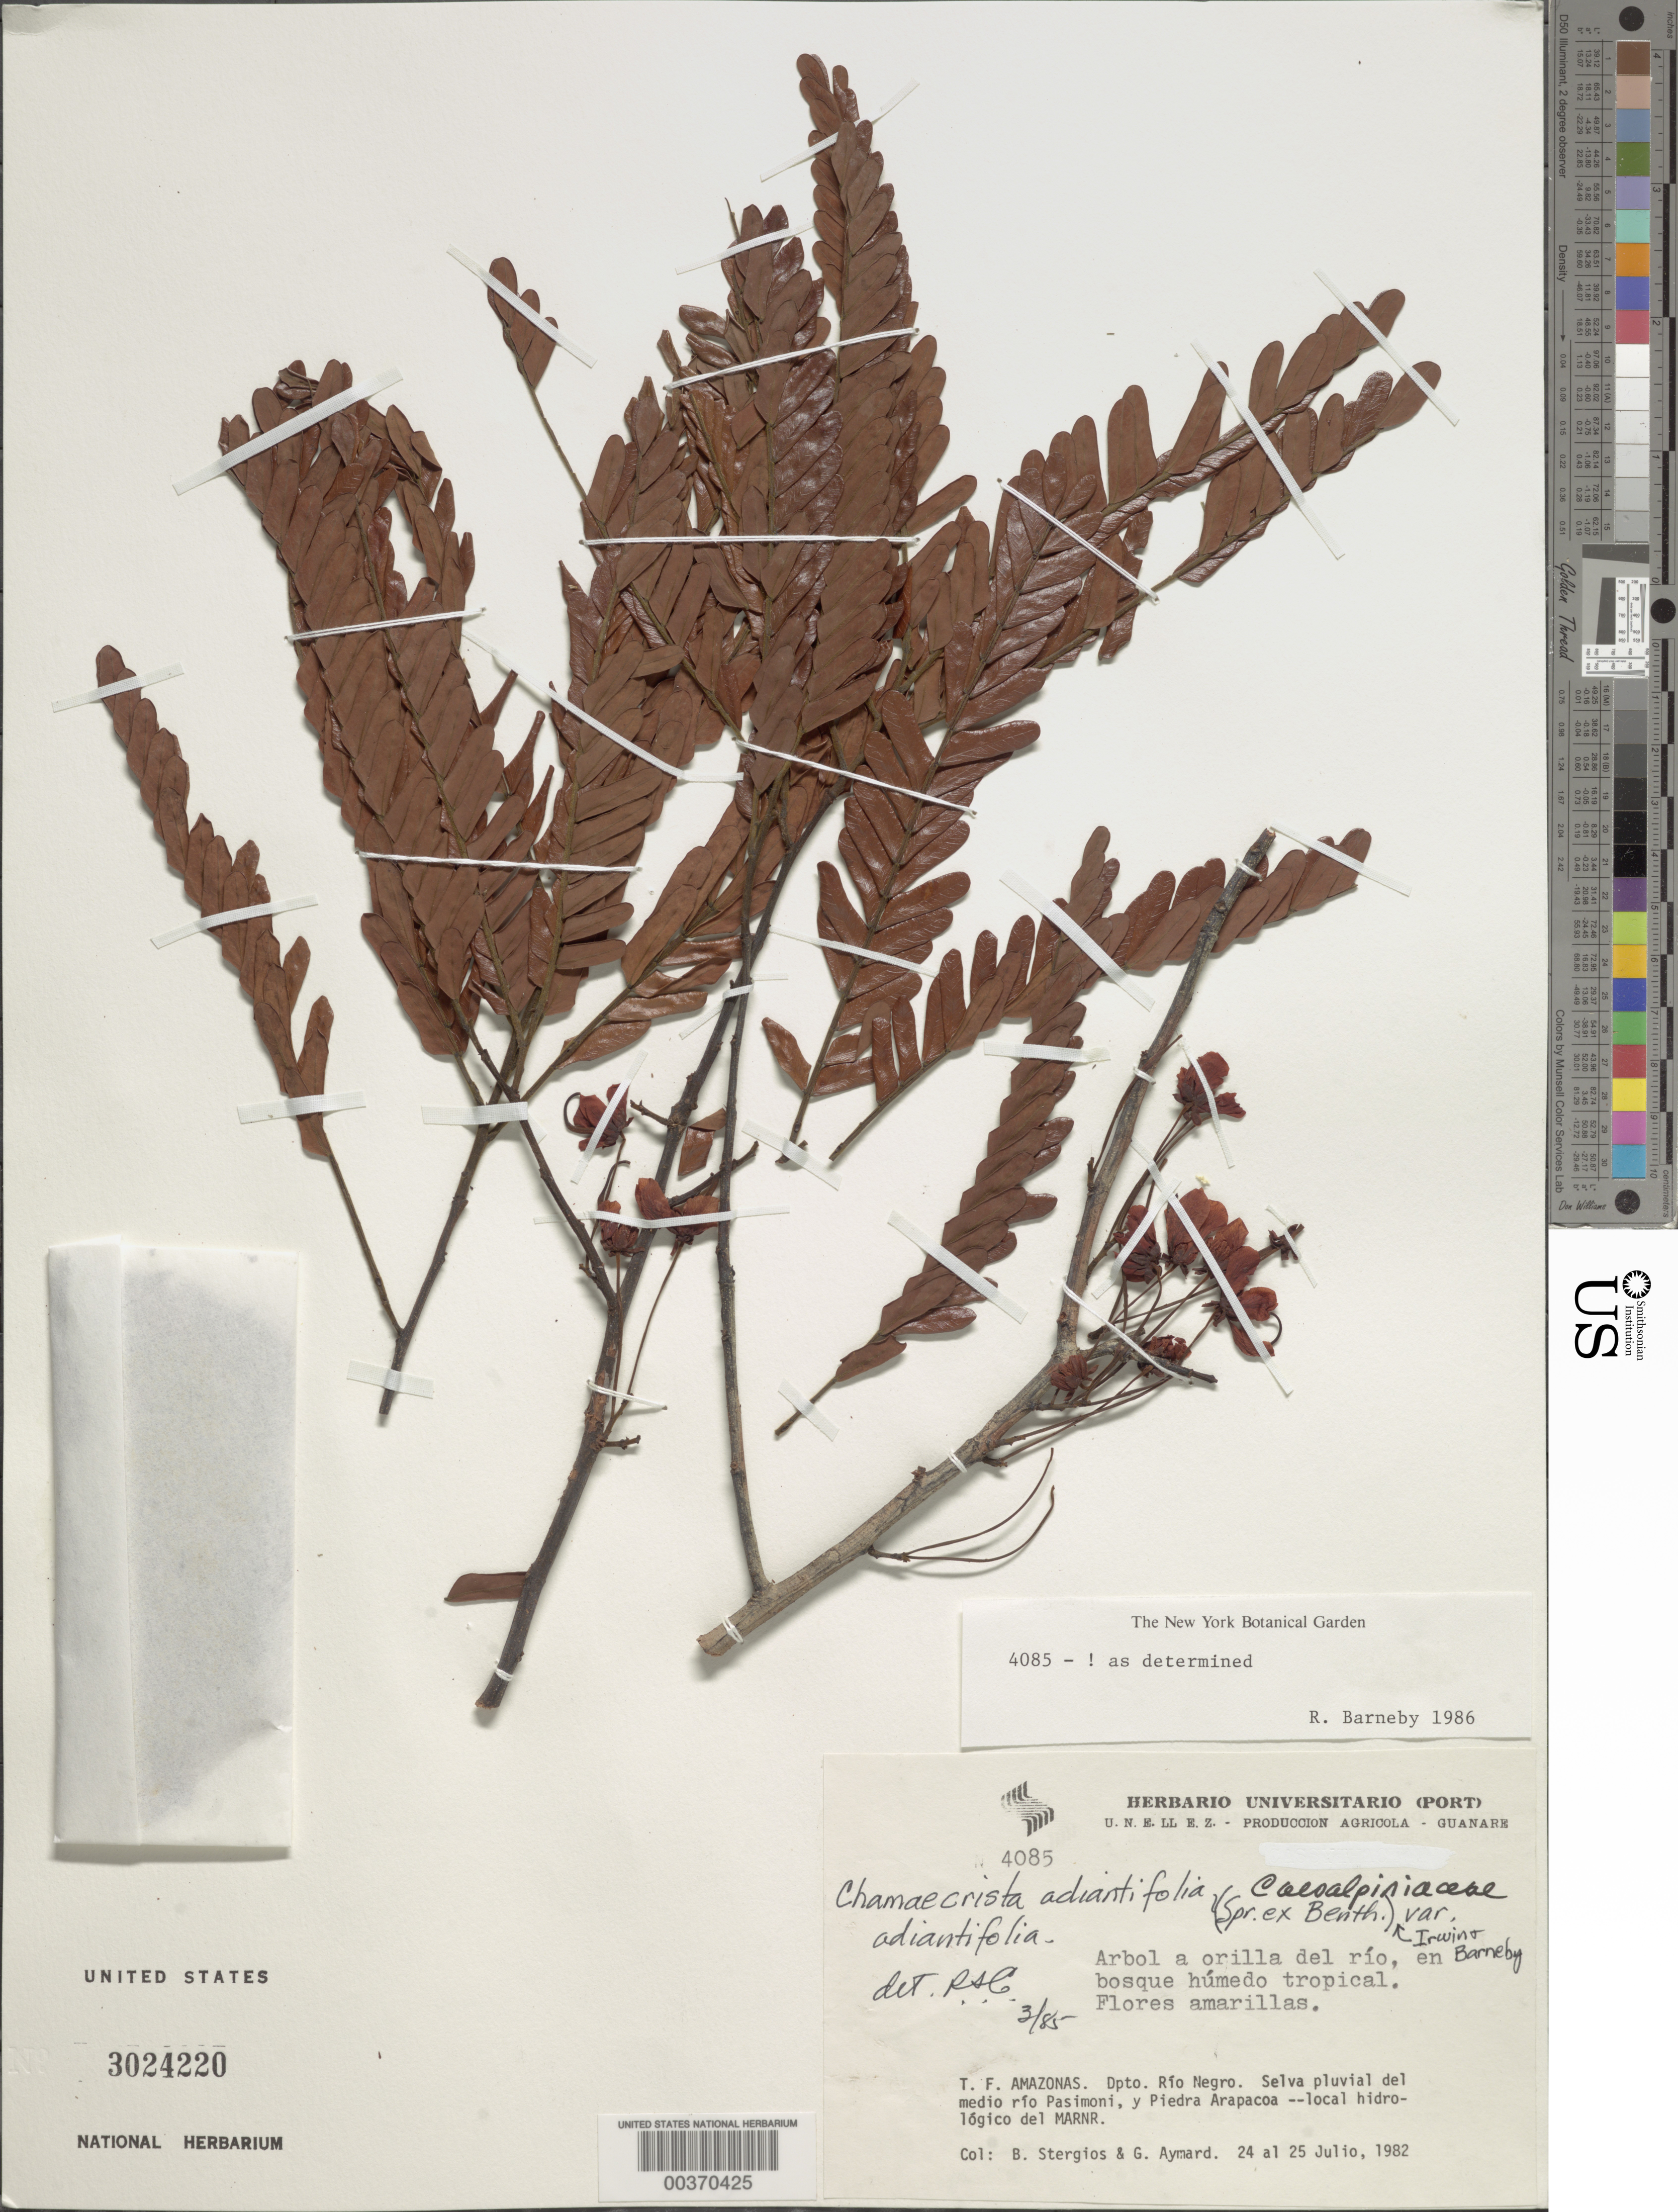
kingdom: Plantae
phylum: Tracheophyta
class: Magnoliopsida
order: Fabales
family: Fabaceae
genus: Chamaecrista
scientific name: Chamaecrista adiantifolia var. adiantifolia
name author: (Spruce ex Benth.) H.S. Irwin & Barneby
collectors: B. G. Stergios & G. A. Aymard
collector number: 4085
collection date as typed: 24 Jul 1982 to 25 Jul 1982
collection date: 1982-07-24/1982-07-25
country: Venezuela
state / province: Amazonas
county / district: Rio Negro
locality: Medio rio Pasimoni y piedra arapacoa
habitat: A orilla del rio, en bosque humedo tropical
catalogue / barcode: US 3024220